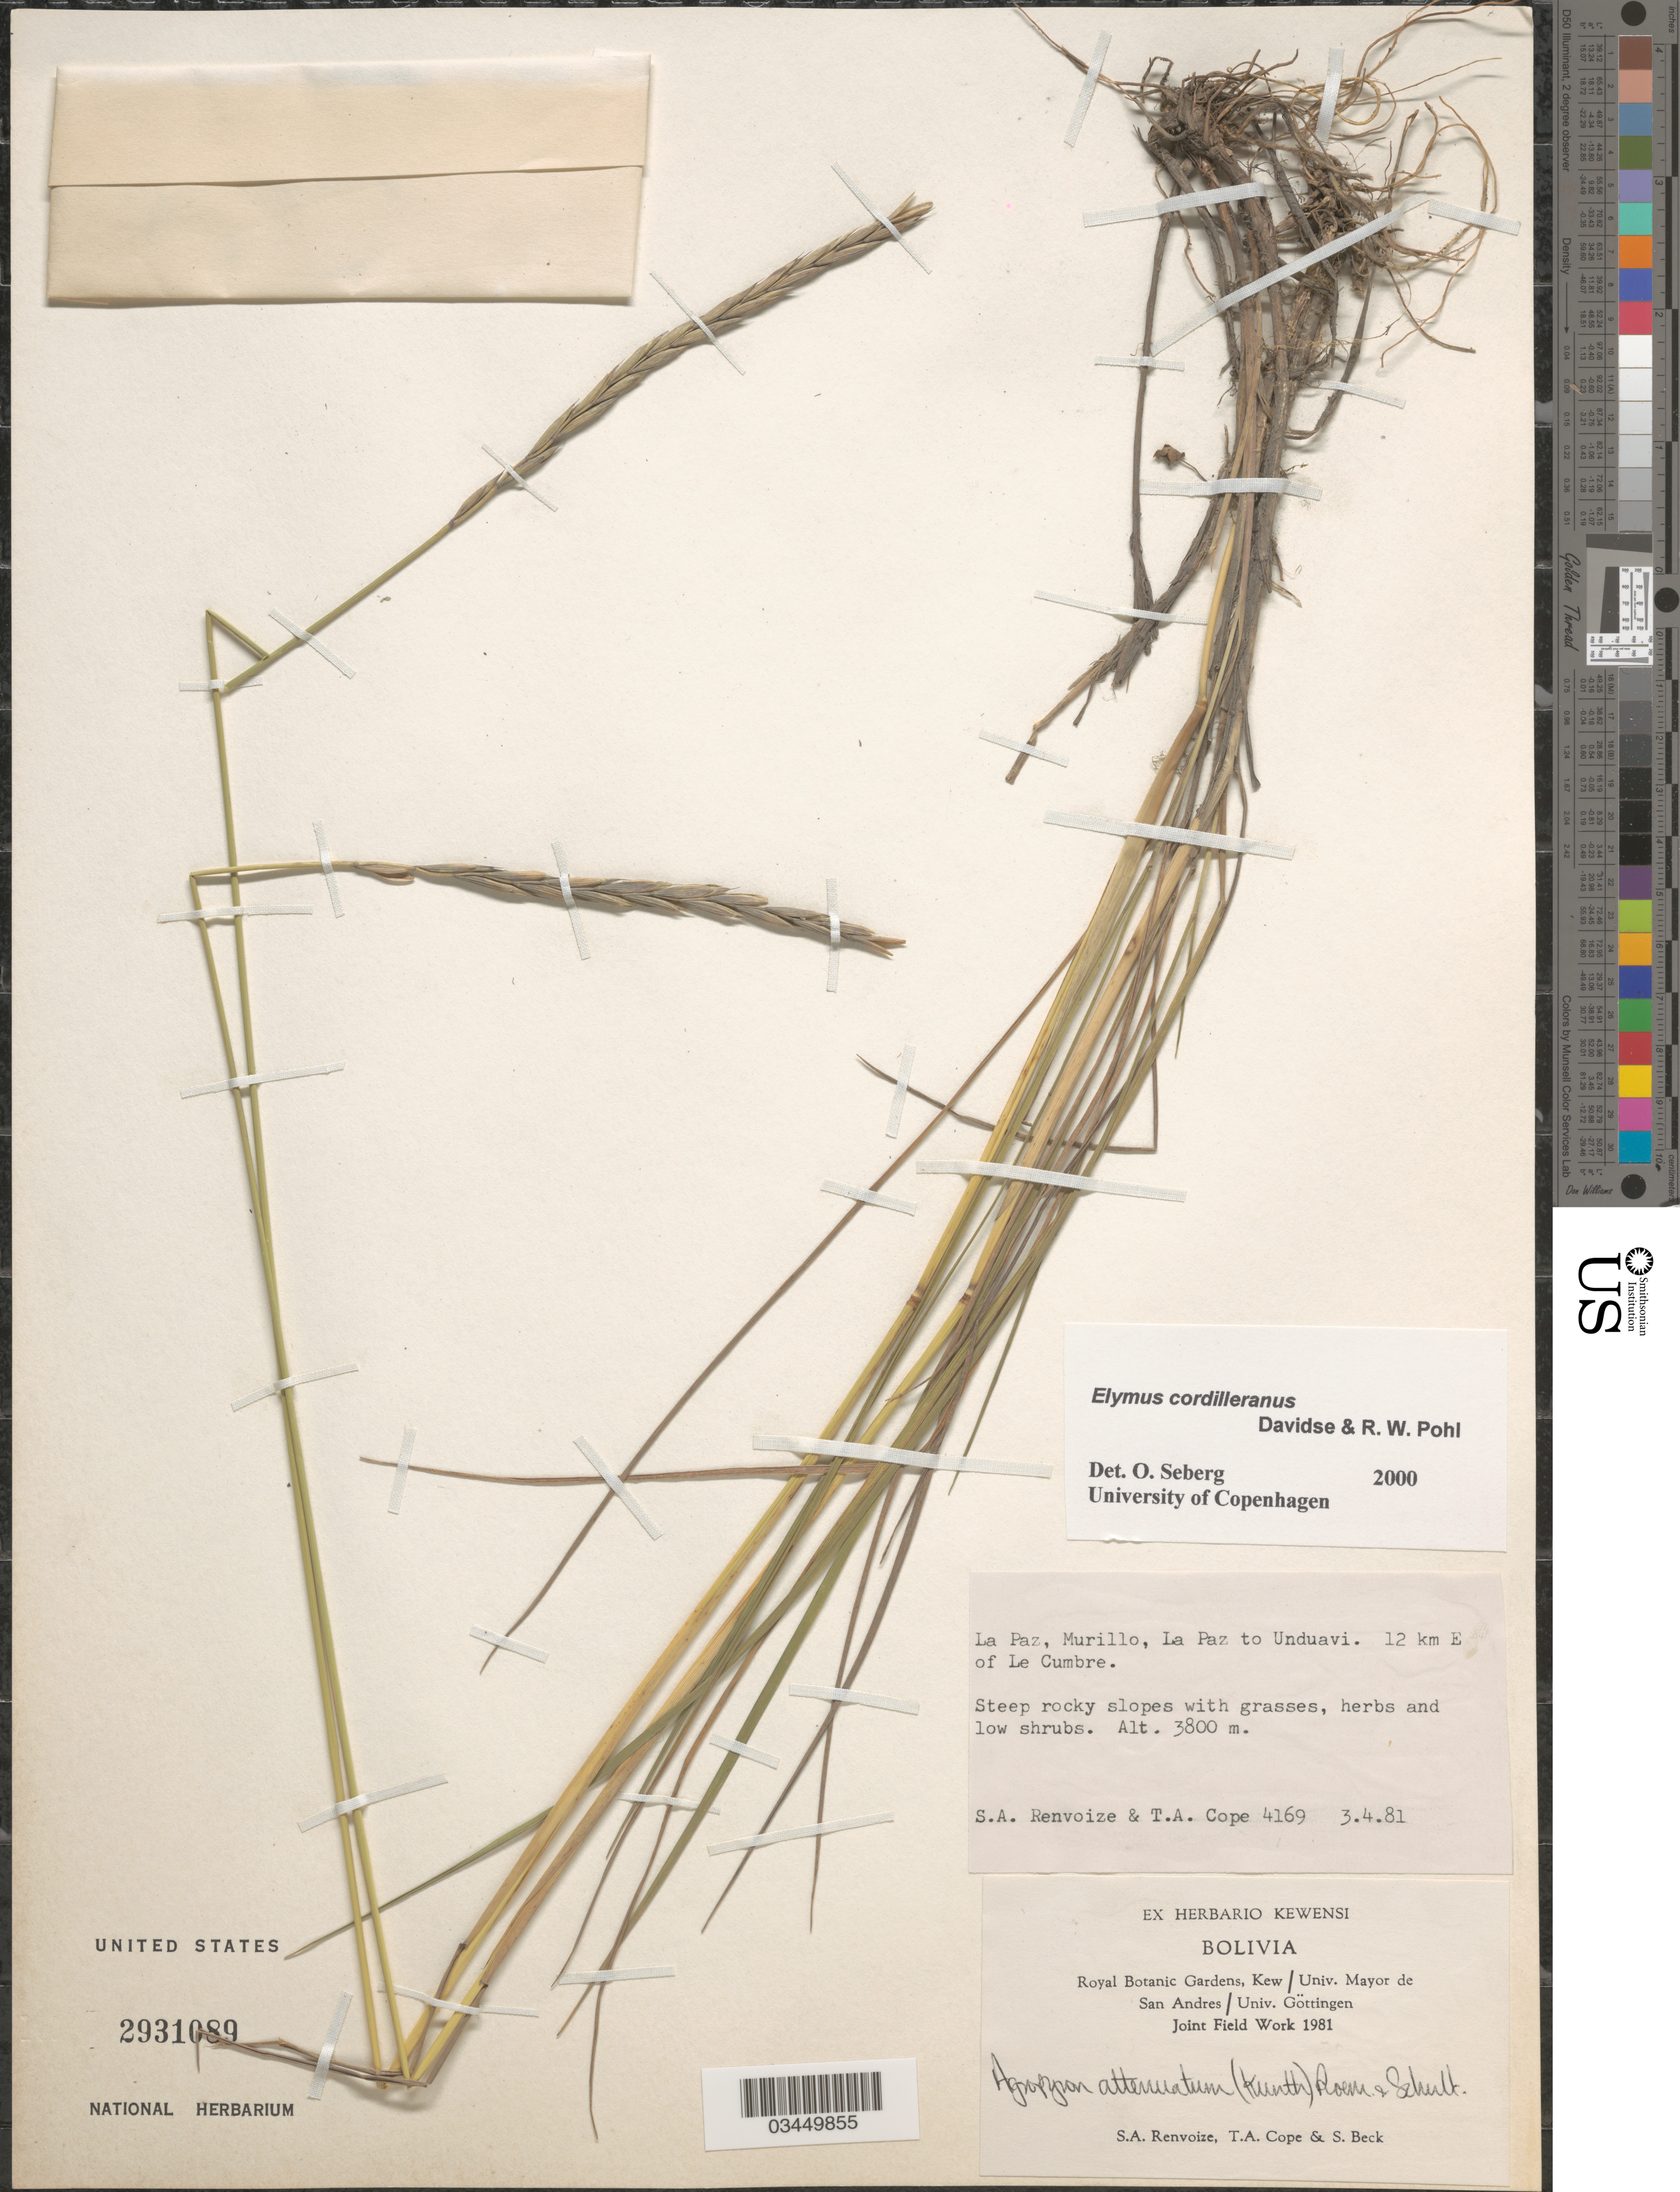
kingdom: Plantae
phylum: Tracheophyta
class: Liliopsida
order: Poales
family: Poaceae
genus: Elymus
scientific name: Elymus cordilleranus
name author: Davidse & R.W. Pohl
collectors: S. A. Renvoize, T. A. Cope & S. G. Beck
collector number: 4169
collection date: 1981-04-03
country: Bolivia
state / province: La Paz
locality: Murillo, La Paz to Unduavi. 12 km E of Le Cumbre.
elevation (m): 3800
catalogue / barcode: US 2931089